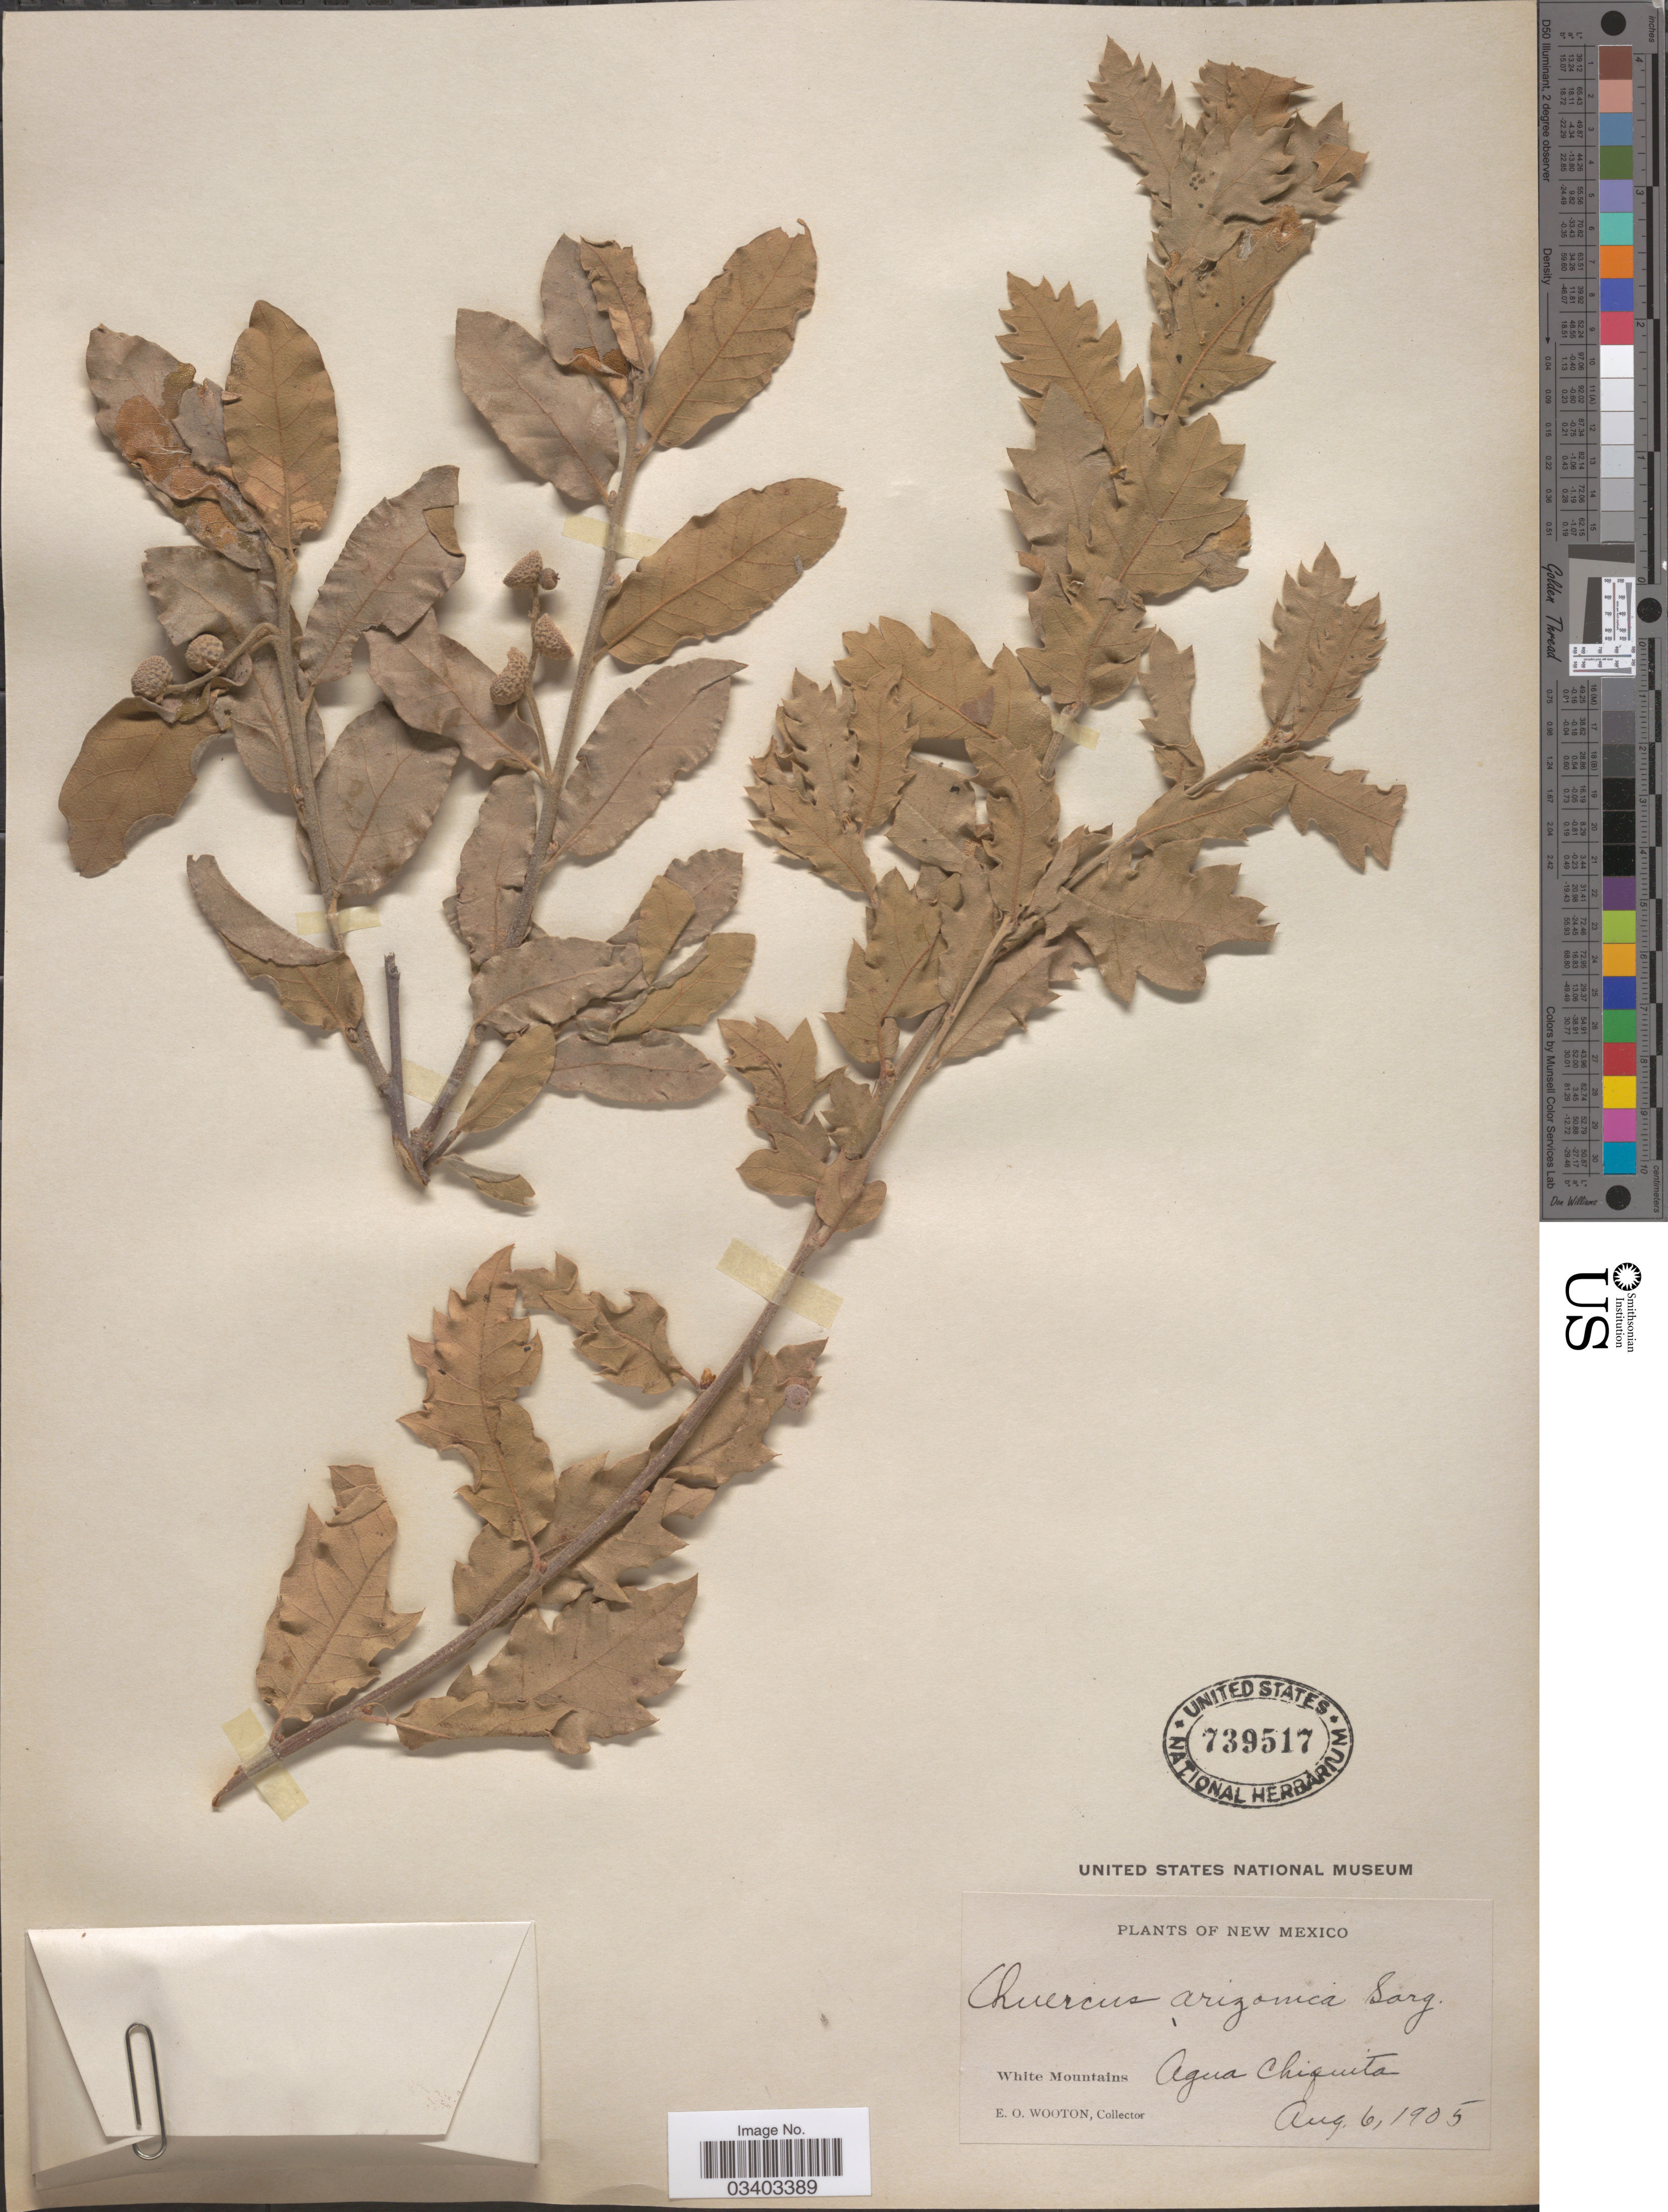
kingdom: Plantae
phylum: Tracheophyta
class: Magnoliopsida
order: Fagales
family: Fagaceae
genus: Quercus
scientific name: Quercus arizonica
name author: Sarg.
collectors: E. O. Wooton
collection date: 1905-08-06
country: United States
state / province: New Mexico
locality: White Mountains Agua Chiquita.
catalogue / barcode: US 739517